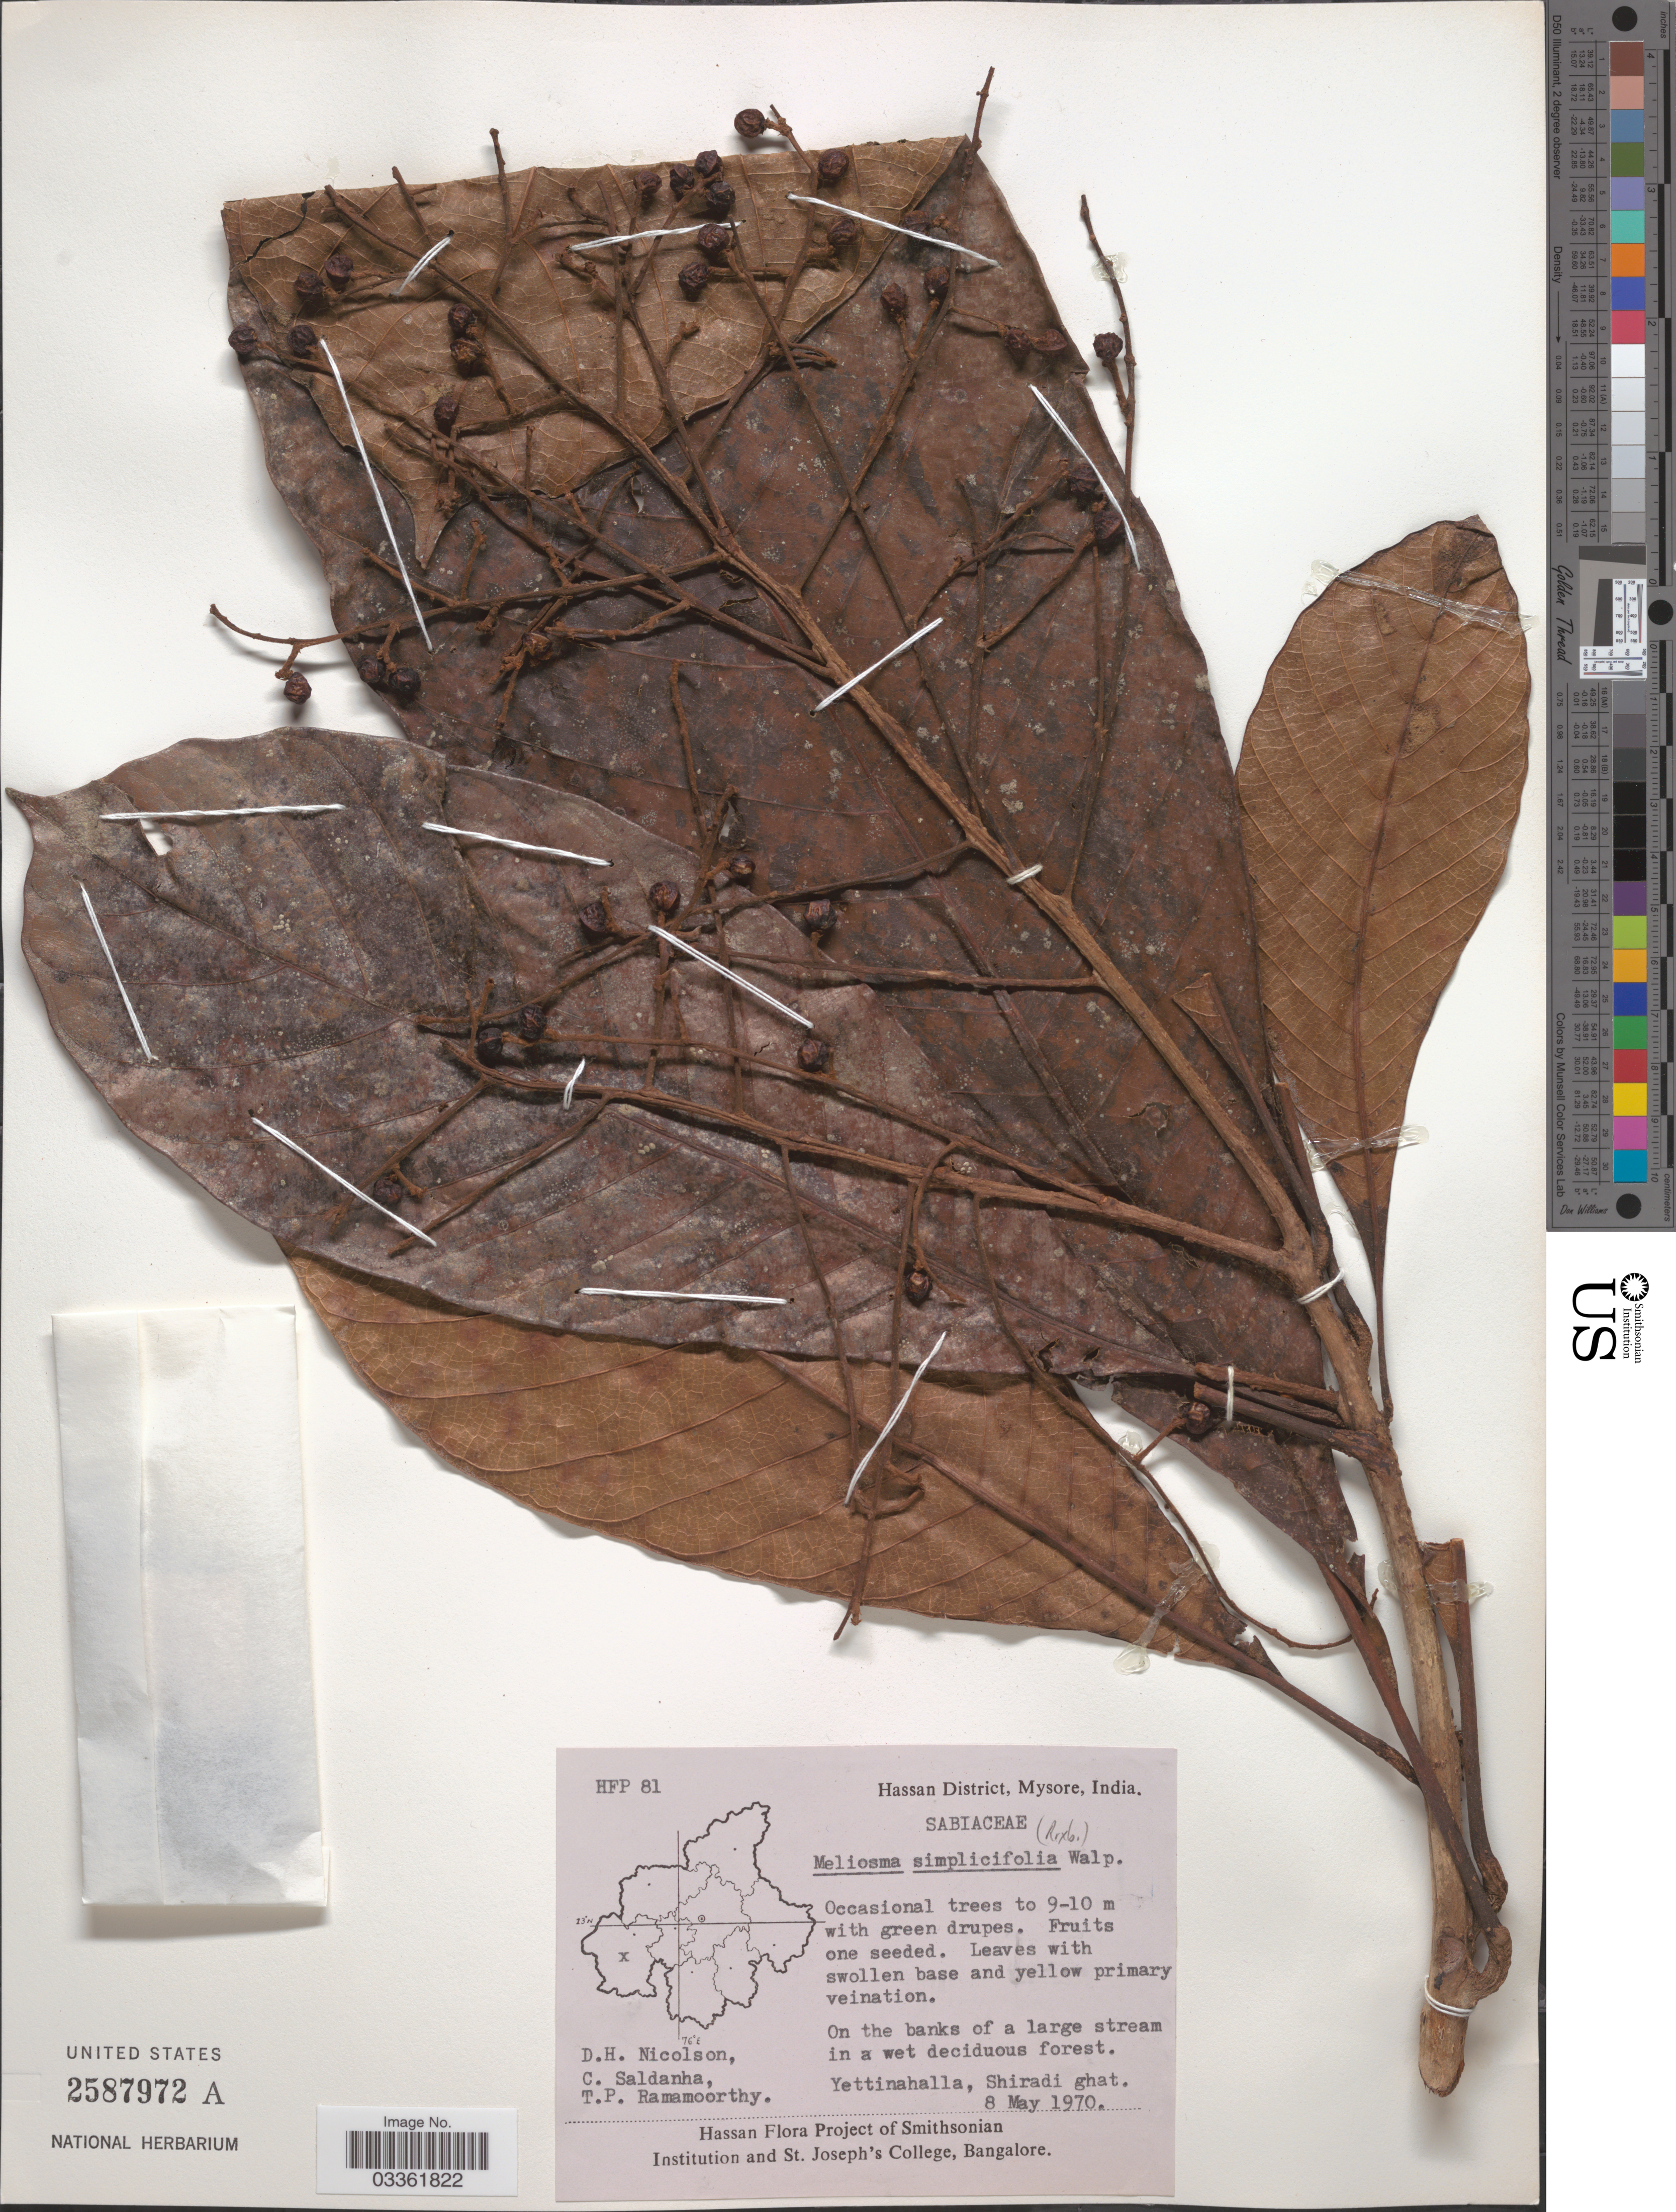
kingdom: Plantae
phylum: Tracheophyta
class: Magnoliopsida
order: Proteales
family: Sabiaceae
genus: Meliosma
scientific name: Meliosma simplicifolia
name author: (Roxb.) Walp.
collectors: D. H. Nicolson, C. Saldanha & T. P. Ramamoorthy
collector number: HFP81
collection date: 1970-05-08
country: India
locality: Hassan District, Mysore, Yettinahalla, Shiradi ghat.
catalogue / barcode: US 2587972A